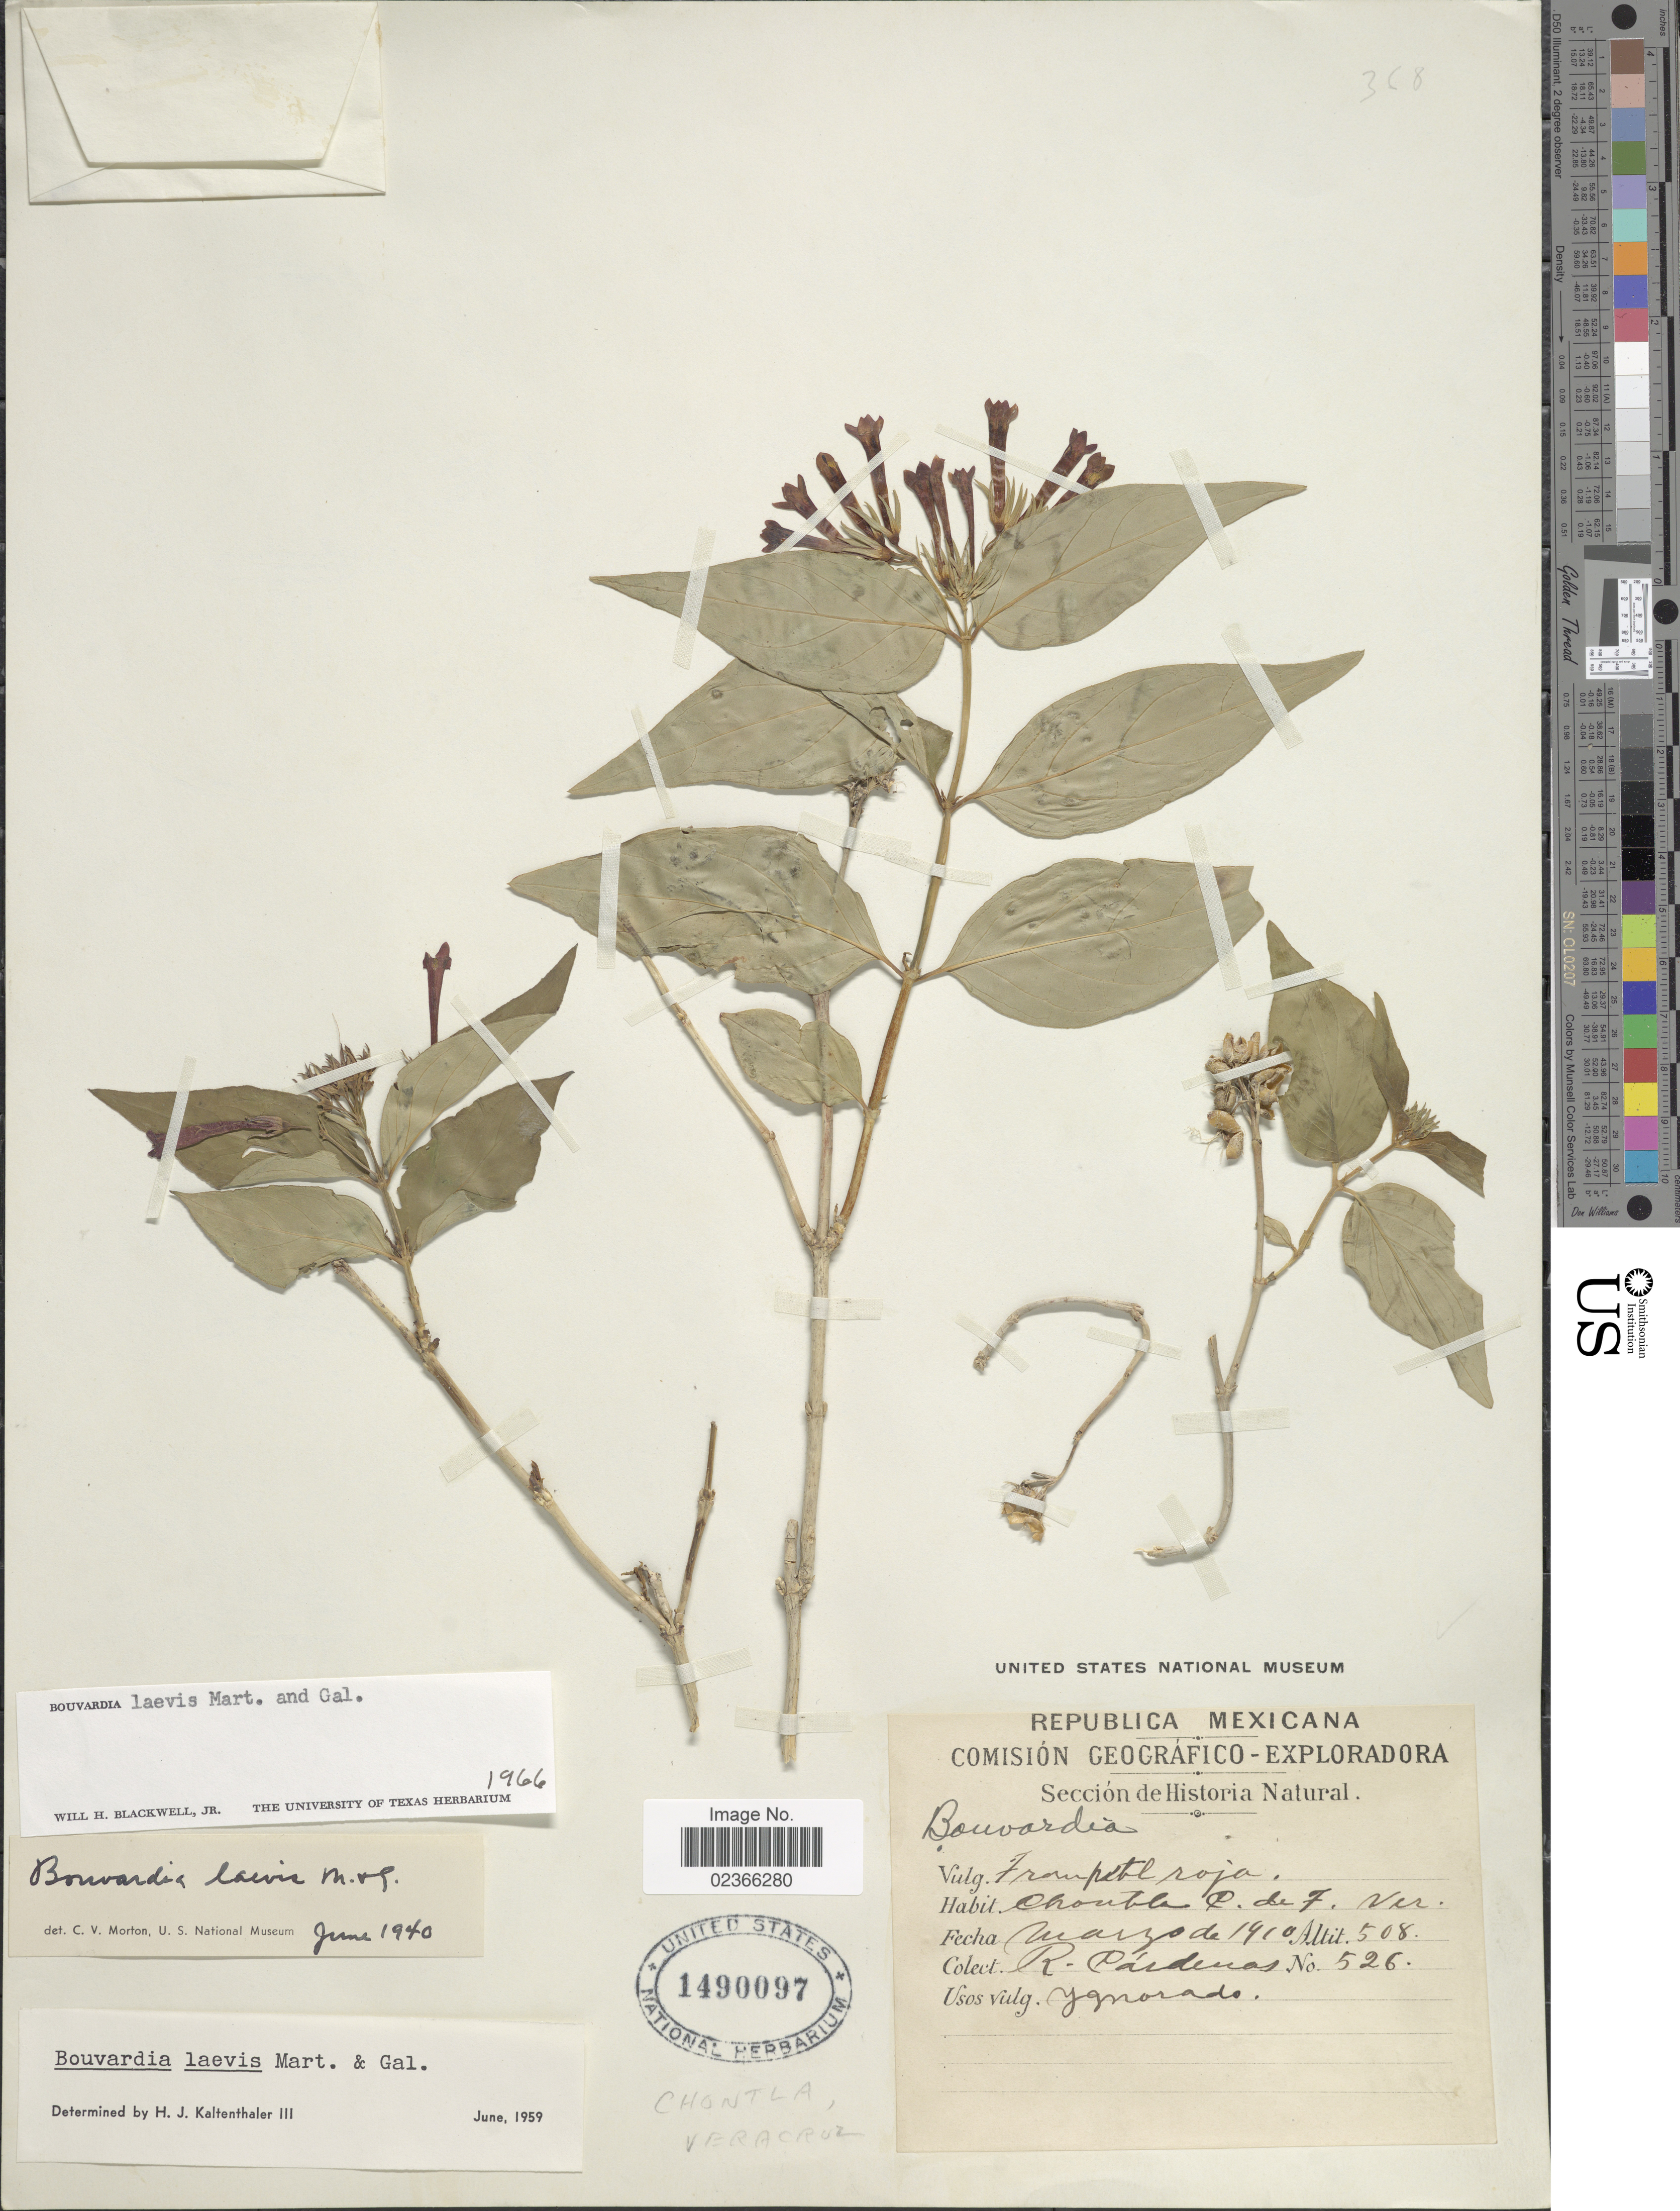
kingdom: Plantae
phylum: Tracheophyta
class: Magnoliopsida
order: Gentianales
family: Rubiaceae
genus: Bouvardia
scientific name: Bouvardia laevis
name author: M. Martens & Galeotti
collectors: R. Cárdenas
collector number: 526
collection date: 1910-03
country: Mexico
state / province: Veracruz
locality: Chontla C. de T. Ver.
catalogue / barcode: US 1490097